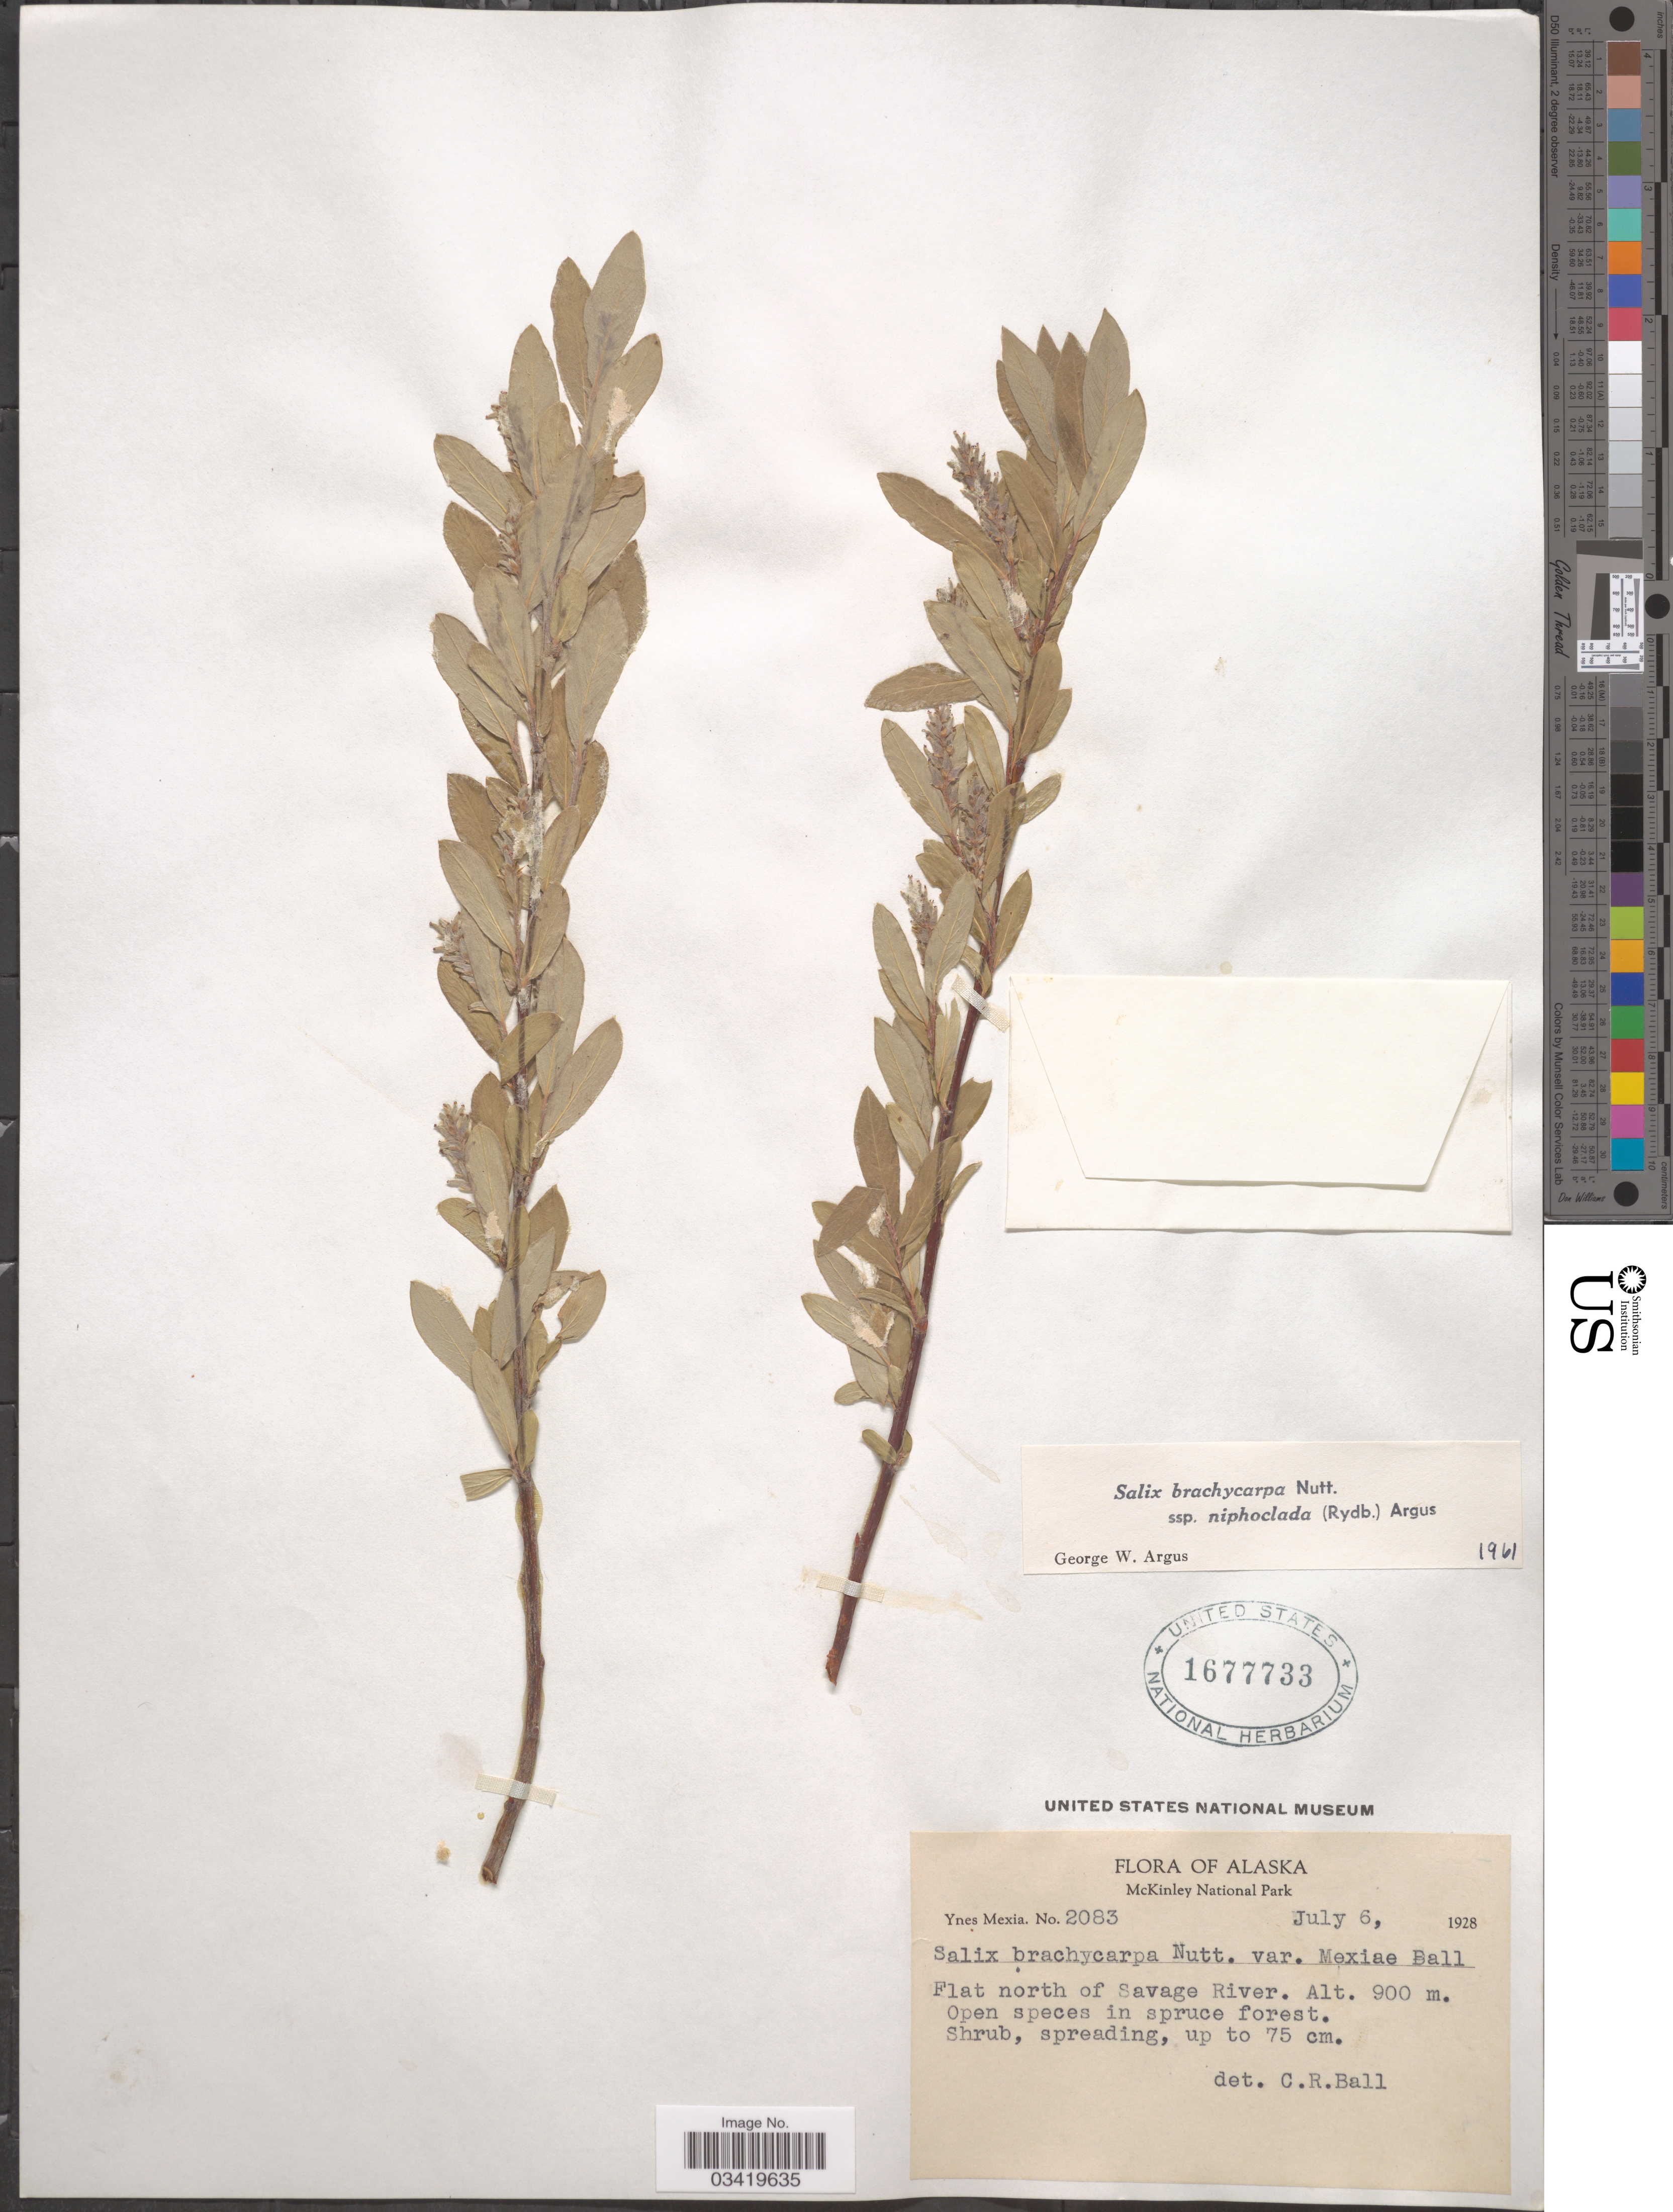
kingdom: Plantae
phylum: Tracheophyta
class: Magnoliopsida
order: Malpighiales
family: Salicaceae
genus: Salix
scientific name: Salix brachycarpa subsp. niphoclada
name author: (Rydb.) Argus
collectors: Y. Mexia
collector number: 2083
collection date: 1928-07-06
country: United States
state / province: Alaska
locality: McKinley National Park. Flat north of Savage River.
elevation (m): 900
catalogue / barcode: US 1677733